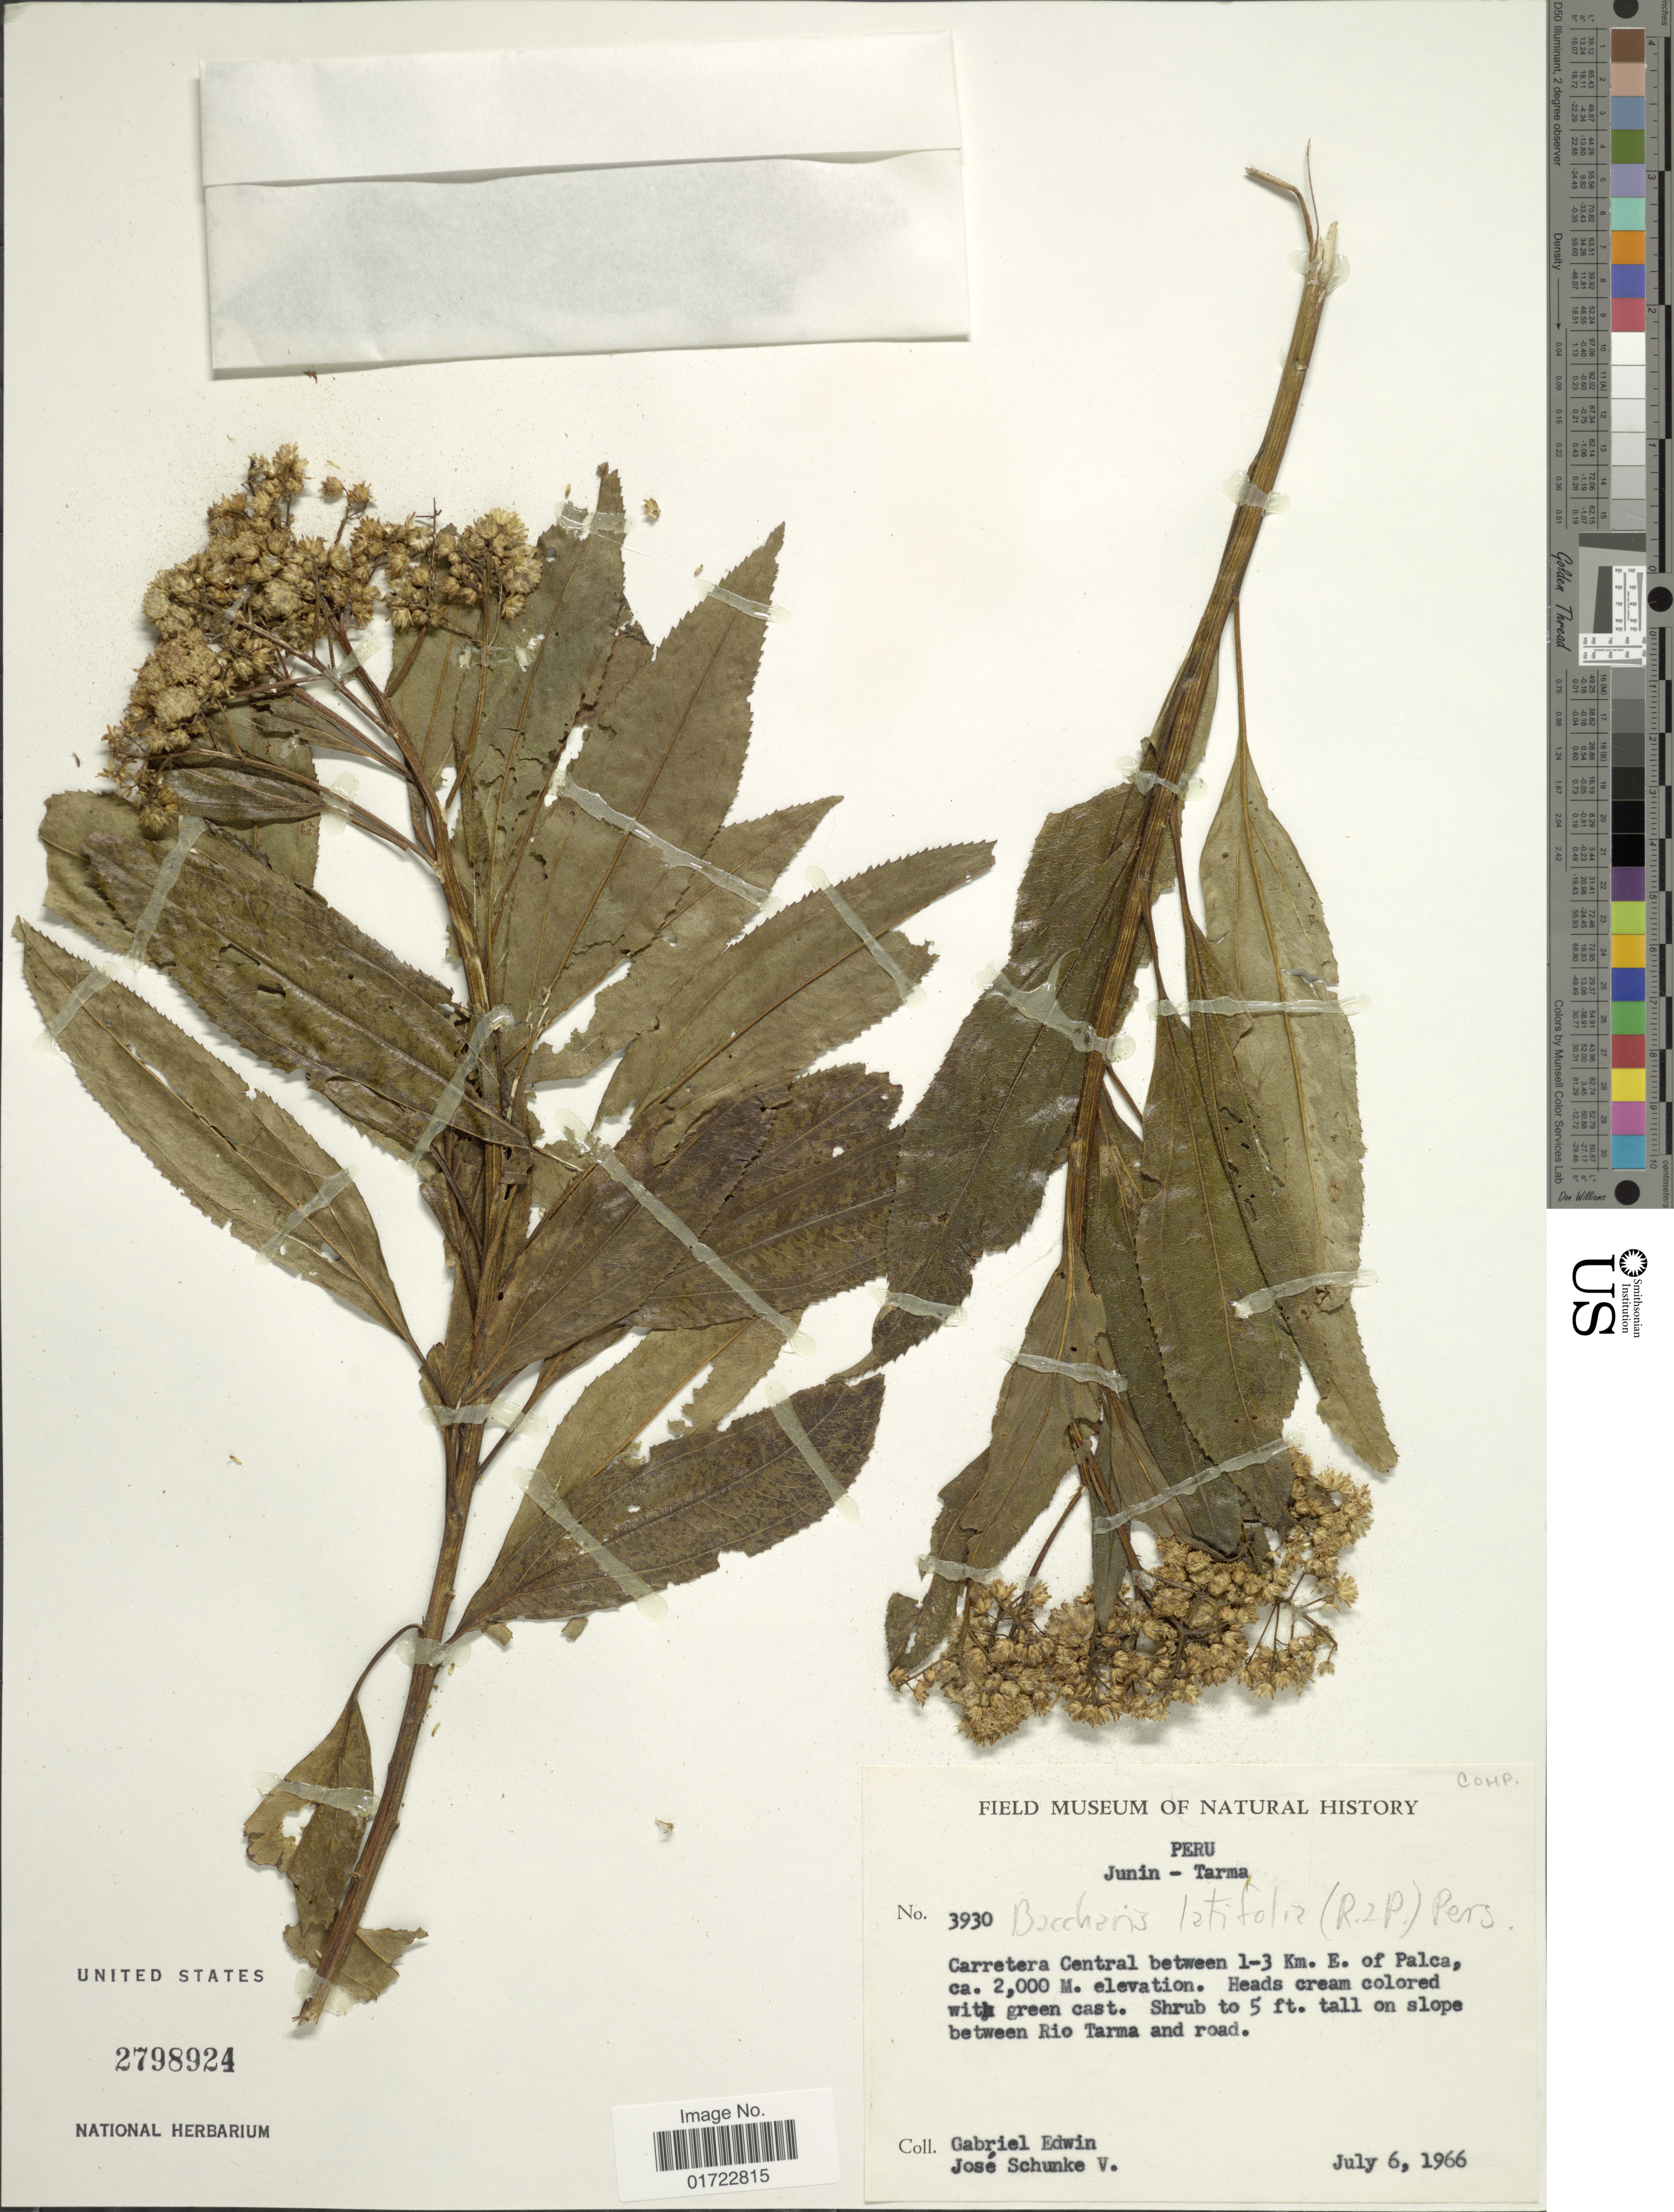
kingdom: Plantae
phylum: Tracheophyta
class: Magnoliopsida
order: Asterales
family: Asteraceae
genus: Baccharis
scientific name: Baccharis latifolia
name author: (Ruiz & Pav.) Pers.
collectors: G. Edwin & J. Schunke Vigo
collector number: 3930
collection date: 1966-07-06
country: Peru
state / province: Junín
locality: Junin-Tarma, Carretera Central between 1-3 Km. E. of Palca. between Rio Tarma and road.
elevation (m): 2000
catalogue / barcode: US 2798924